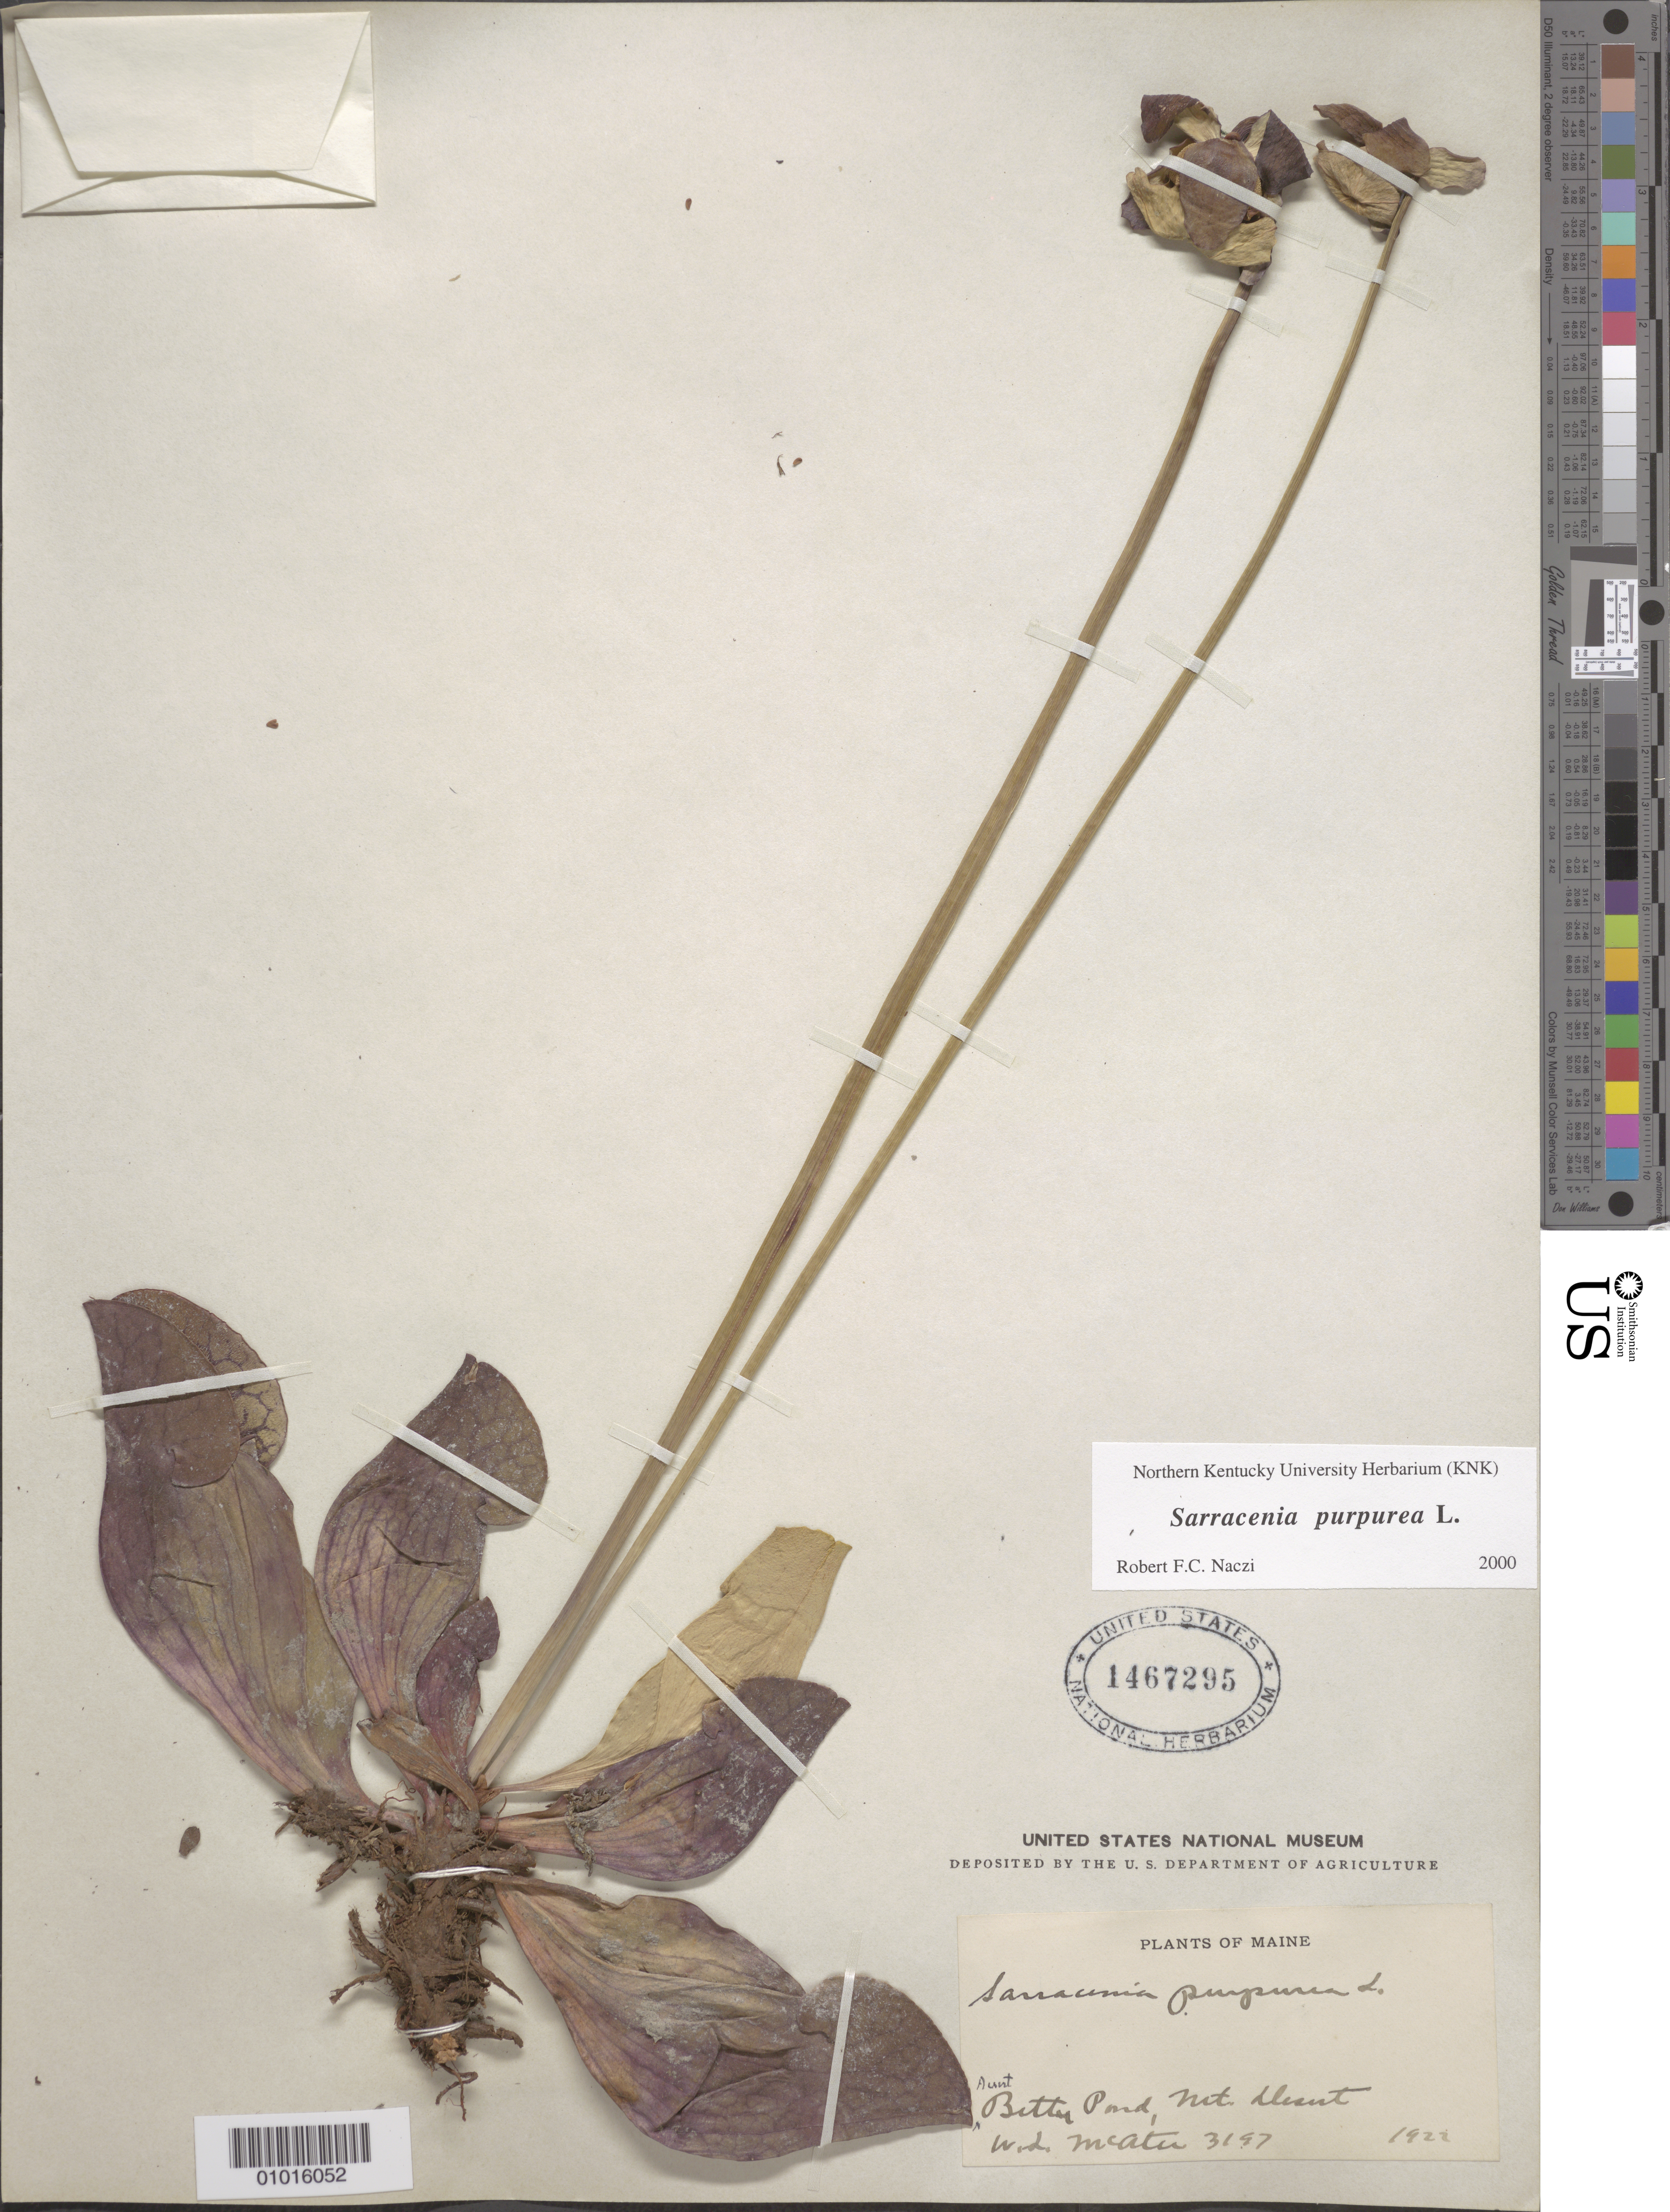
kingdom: Plantae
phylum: Tracheophyta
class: Magnoliopsida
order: Ericales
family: Sarraceniaceae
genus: Sarracenia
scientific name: Sarracenia purpurea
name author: L.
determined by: Naczi, R. F. C.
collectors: W. McAtee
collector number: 3197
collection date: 1922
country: United States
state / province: Maine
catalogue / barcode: US 1467295